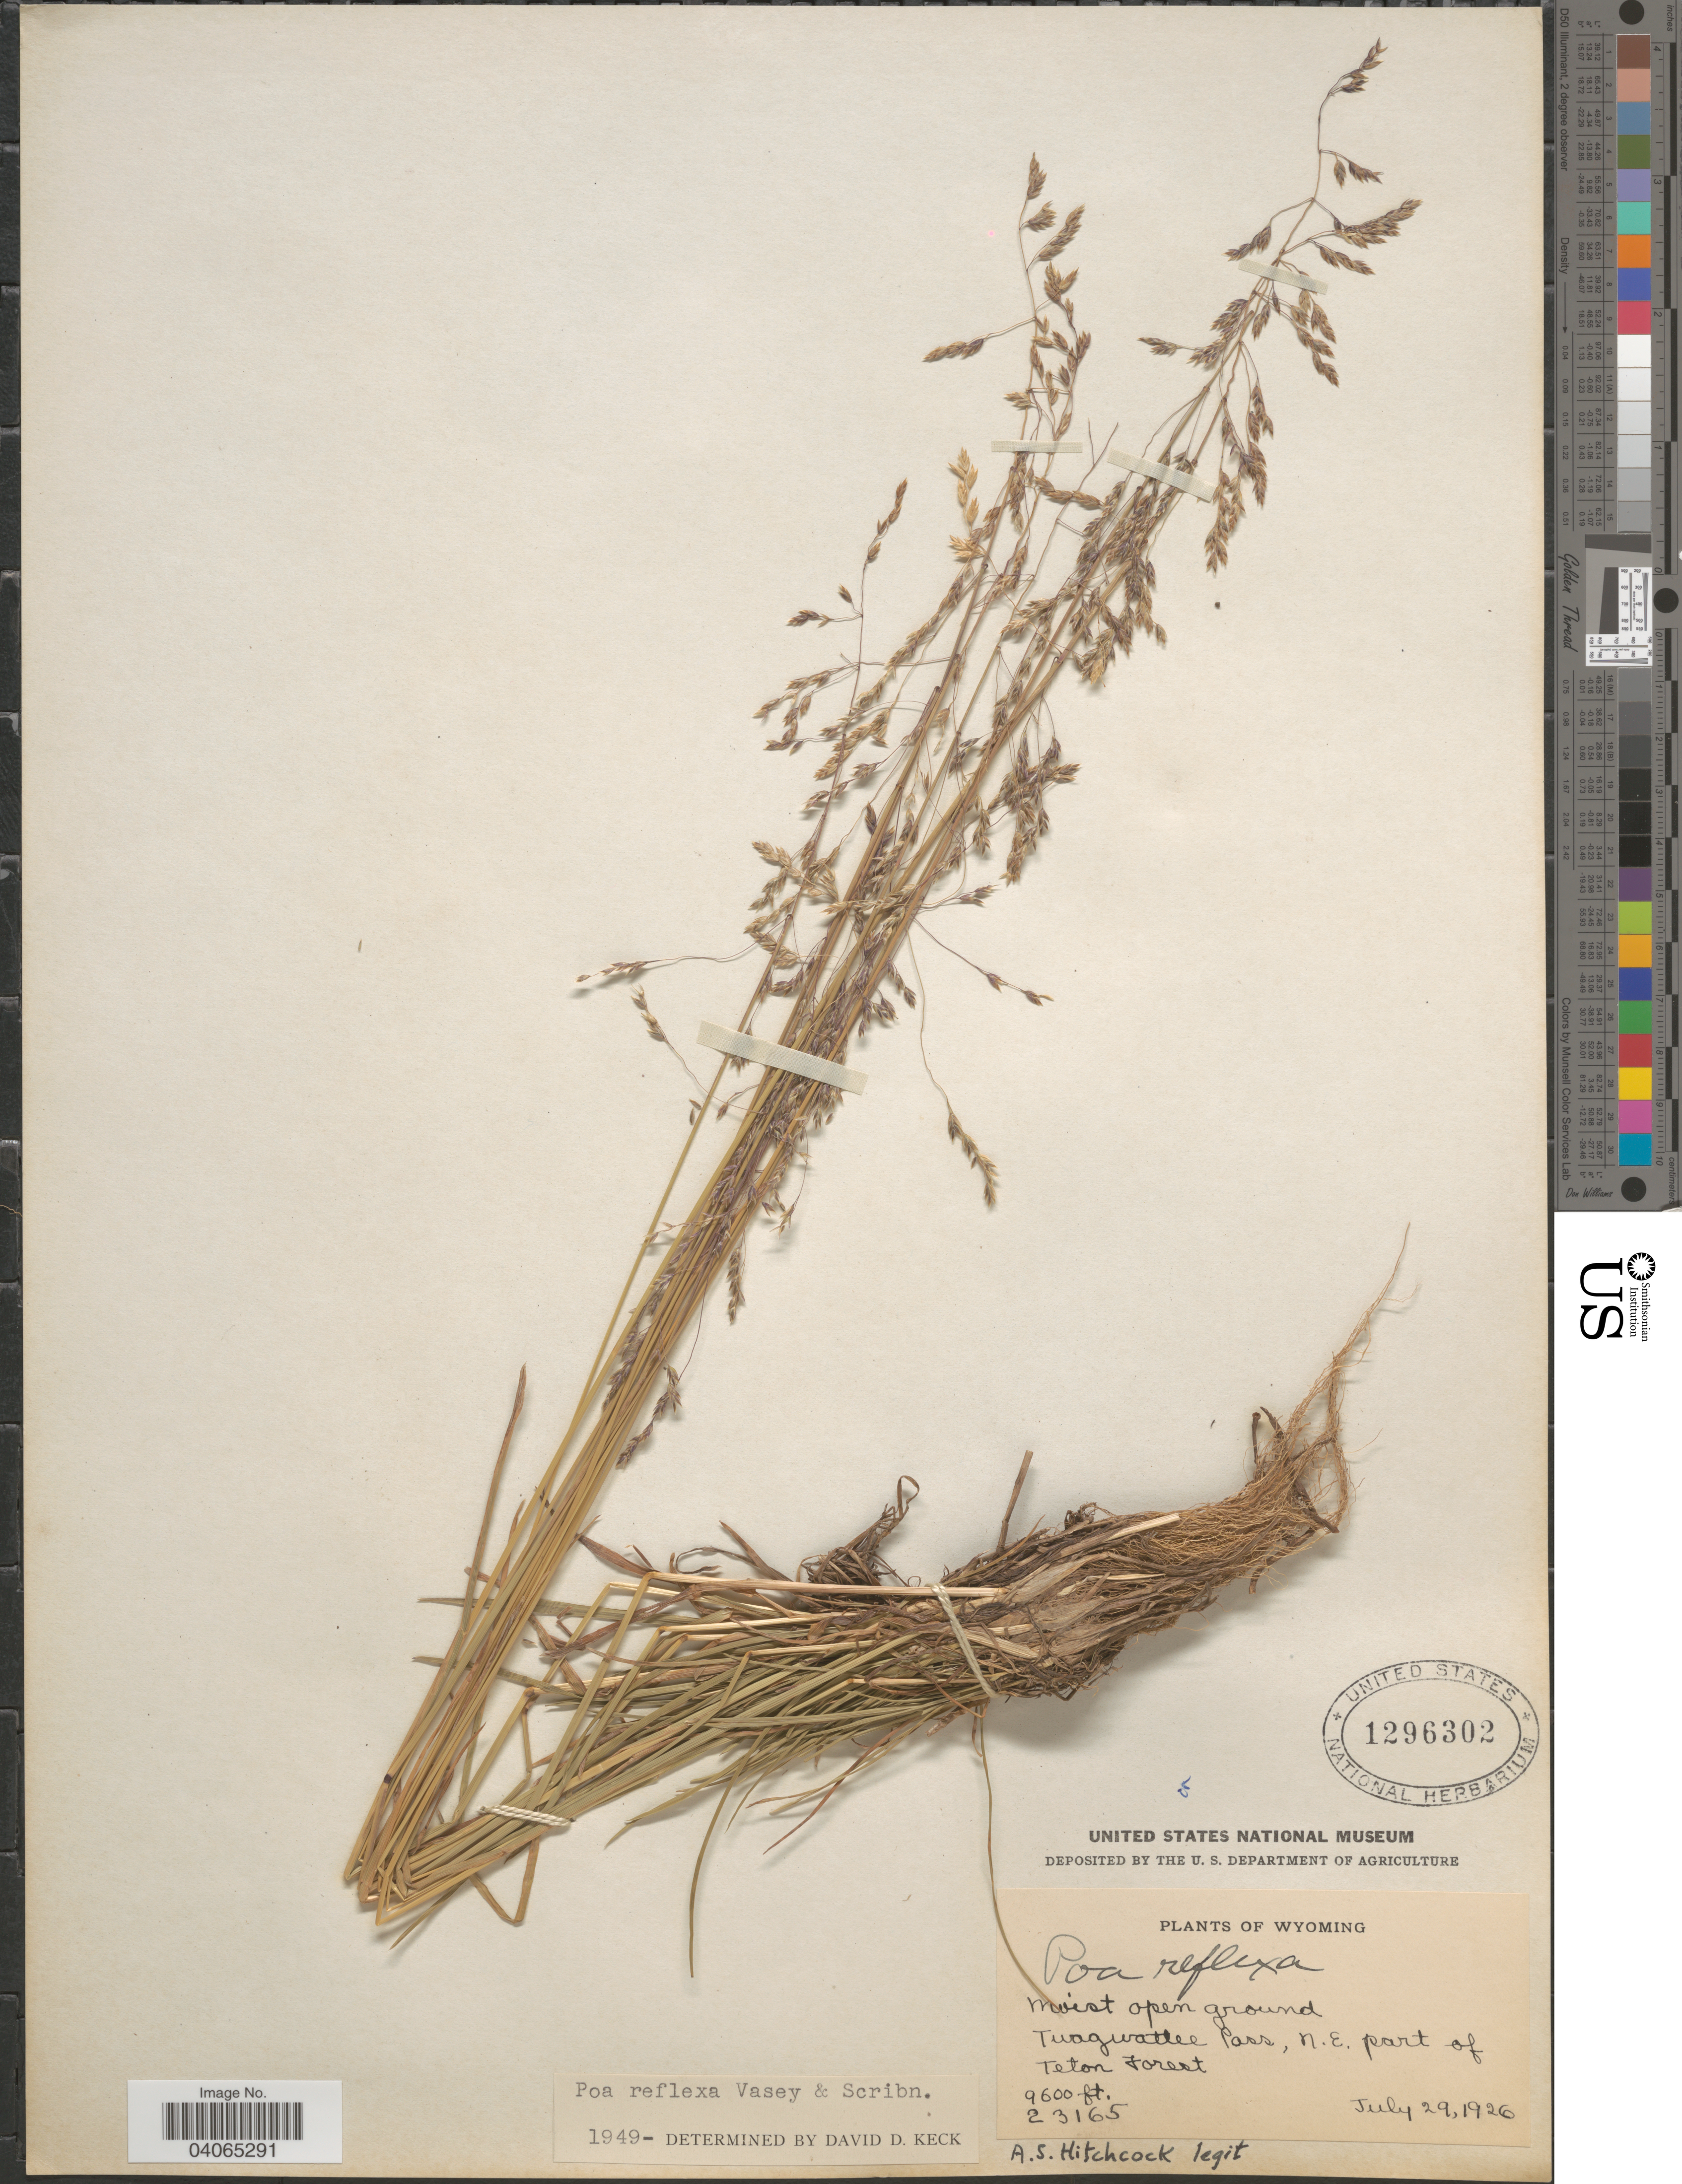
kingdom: Plantae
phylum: Tracheophyta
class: Liliopsida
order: Poales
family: Poaceae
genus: Poa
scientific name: Poa reflexa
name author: Vasey & Scribn.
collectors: A. S. Hitchcock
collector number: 23165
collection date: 1926-07-29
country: United States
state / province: Wyoming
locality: Moist open ground. Twagwattee Pass, N.E. part of Teton Forest.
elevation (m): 2926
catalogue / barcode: US 1296302